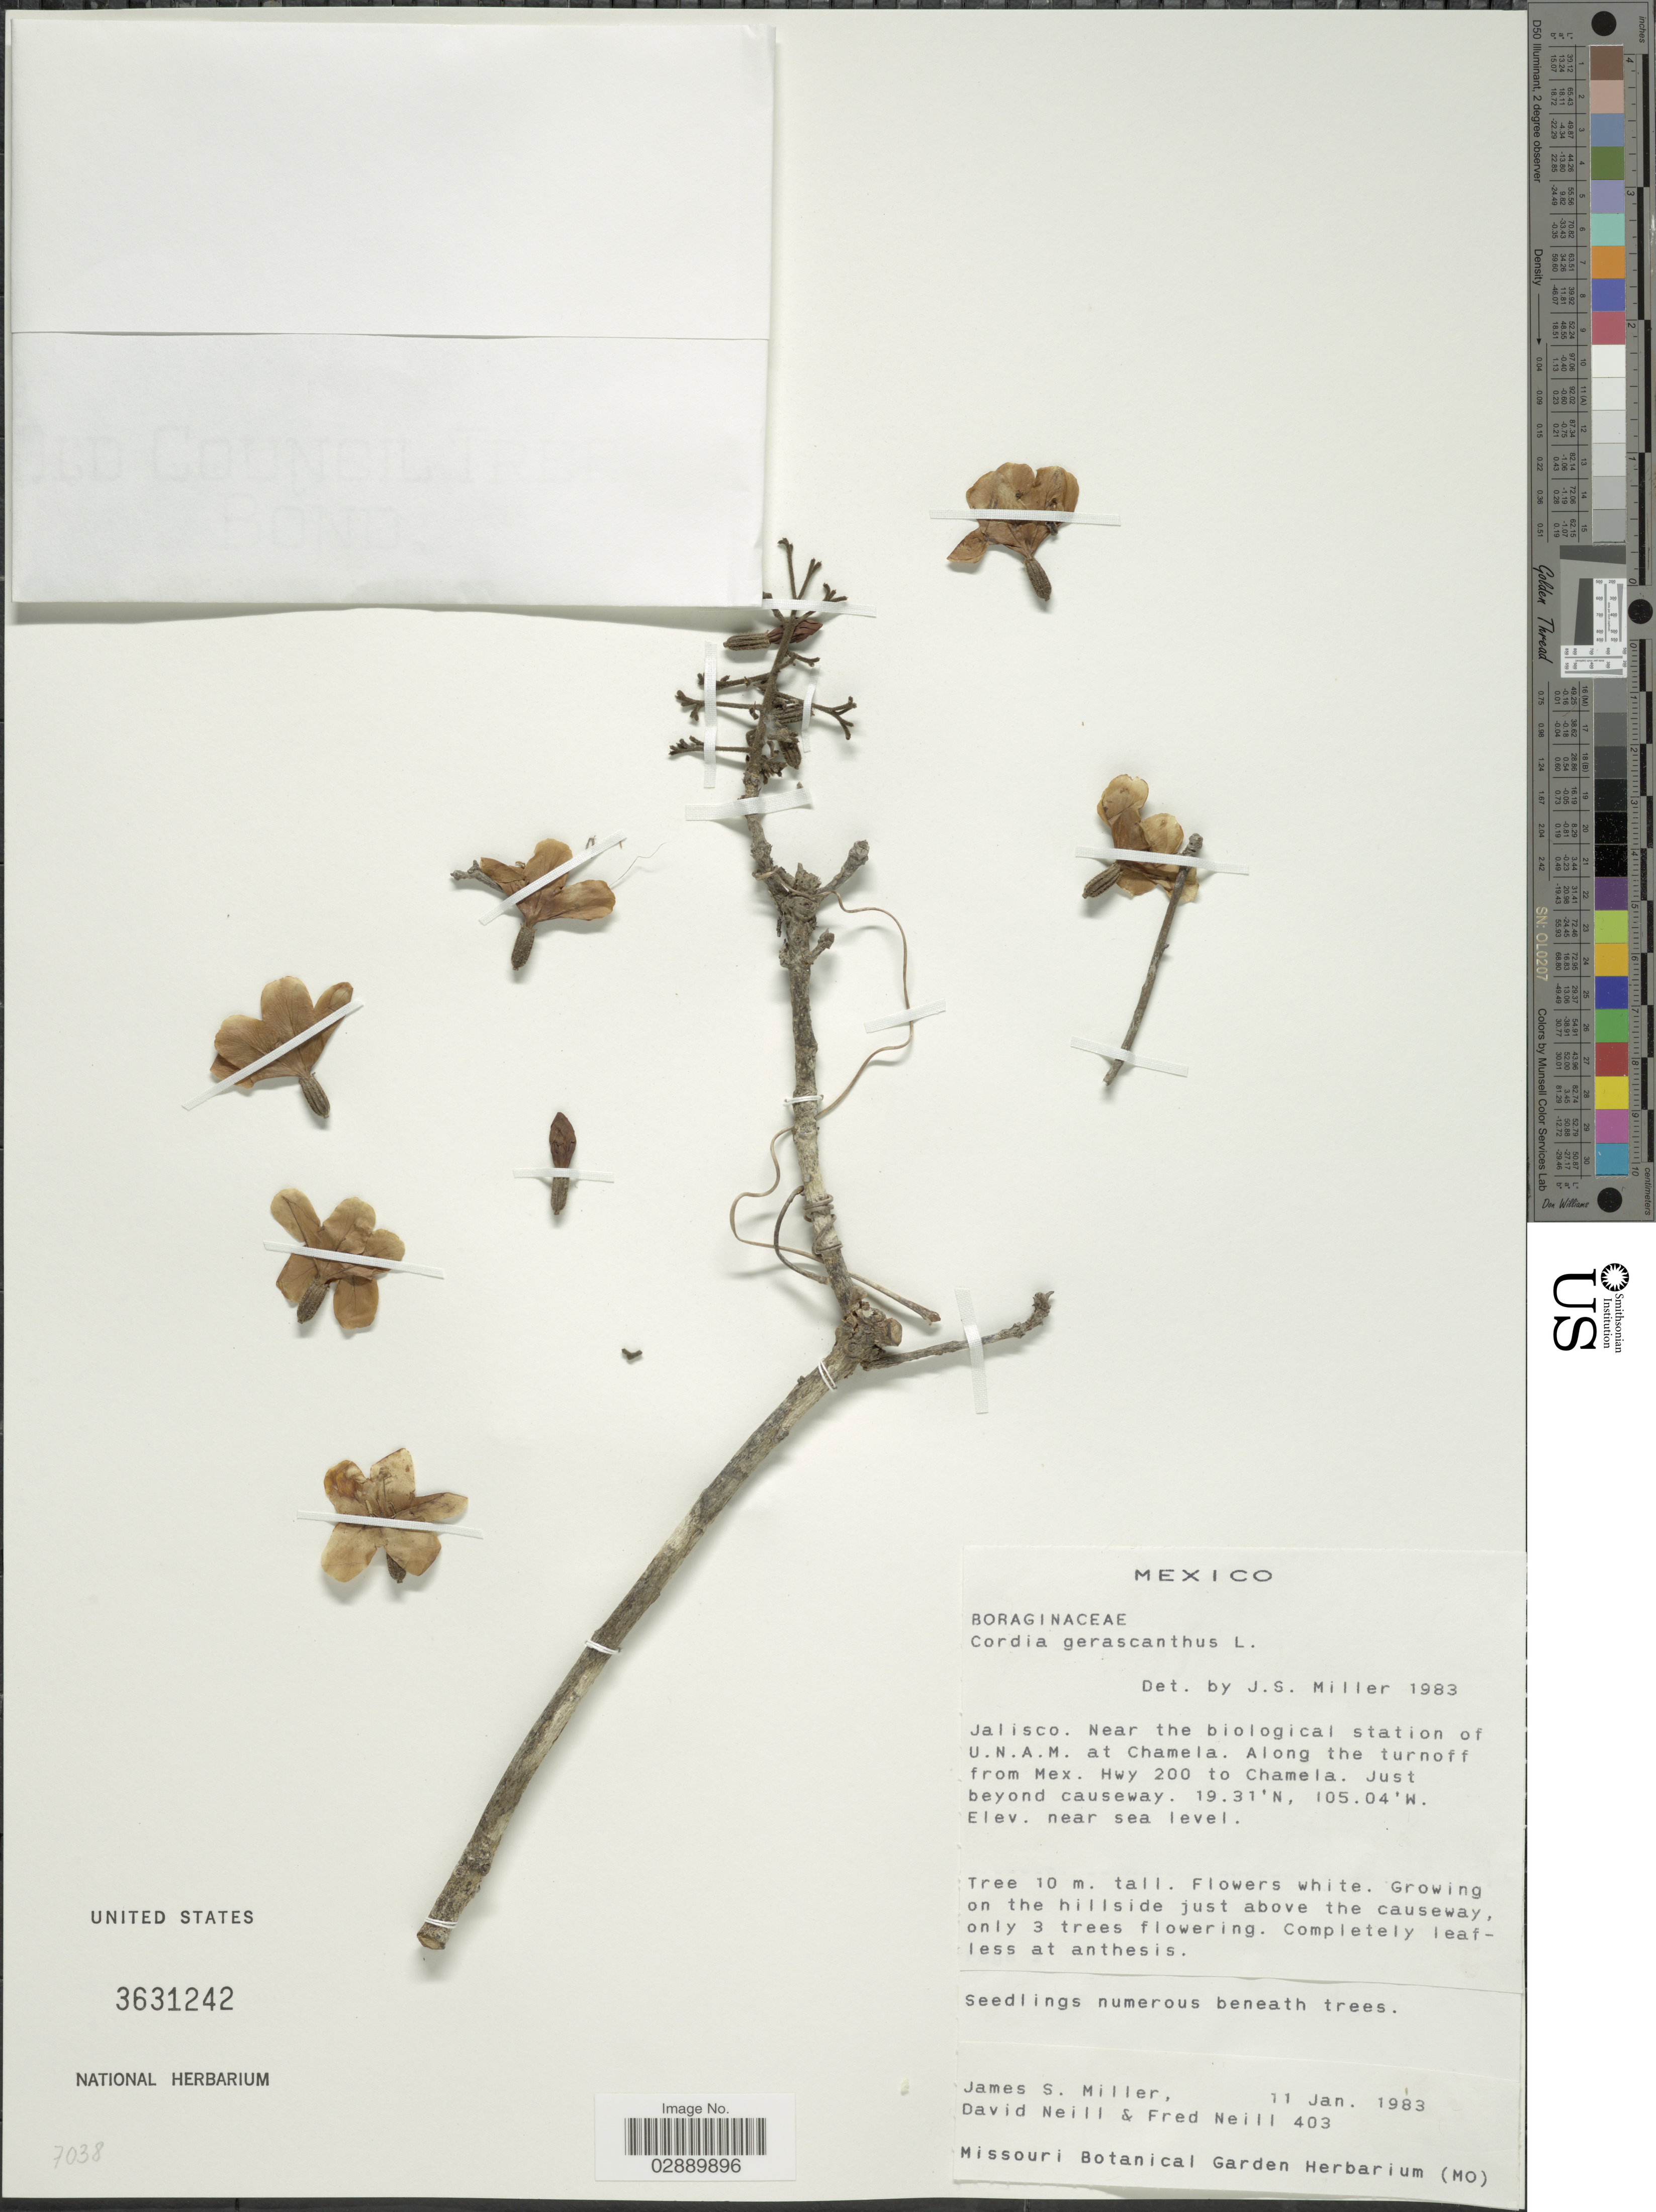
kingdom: Plantae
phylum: Tracheophyta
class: Magnoliopsida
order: Boraginales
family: Cordiaceae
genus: Cordia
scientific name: Cordia gerascanthus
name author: L.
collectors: J. S. Miller, D. A. Neill & F. Neill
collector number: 403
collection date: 1983-01-11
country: Mexico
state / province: Jalisco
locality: Near the biological station of U.N.A.M. at Chamela. Along the turnoff from Mex. Hwy 200 to Chamela.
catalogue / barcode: US 3631242